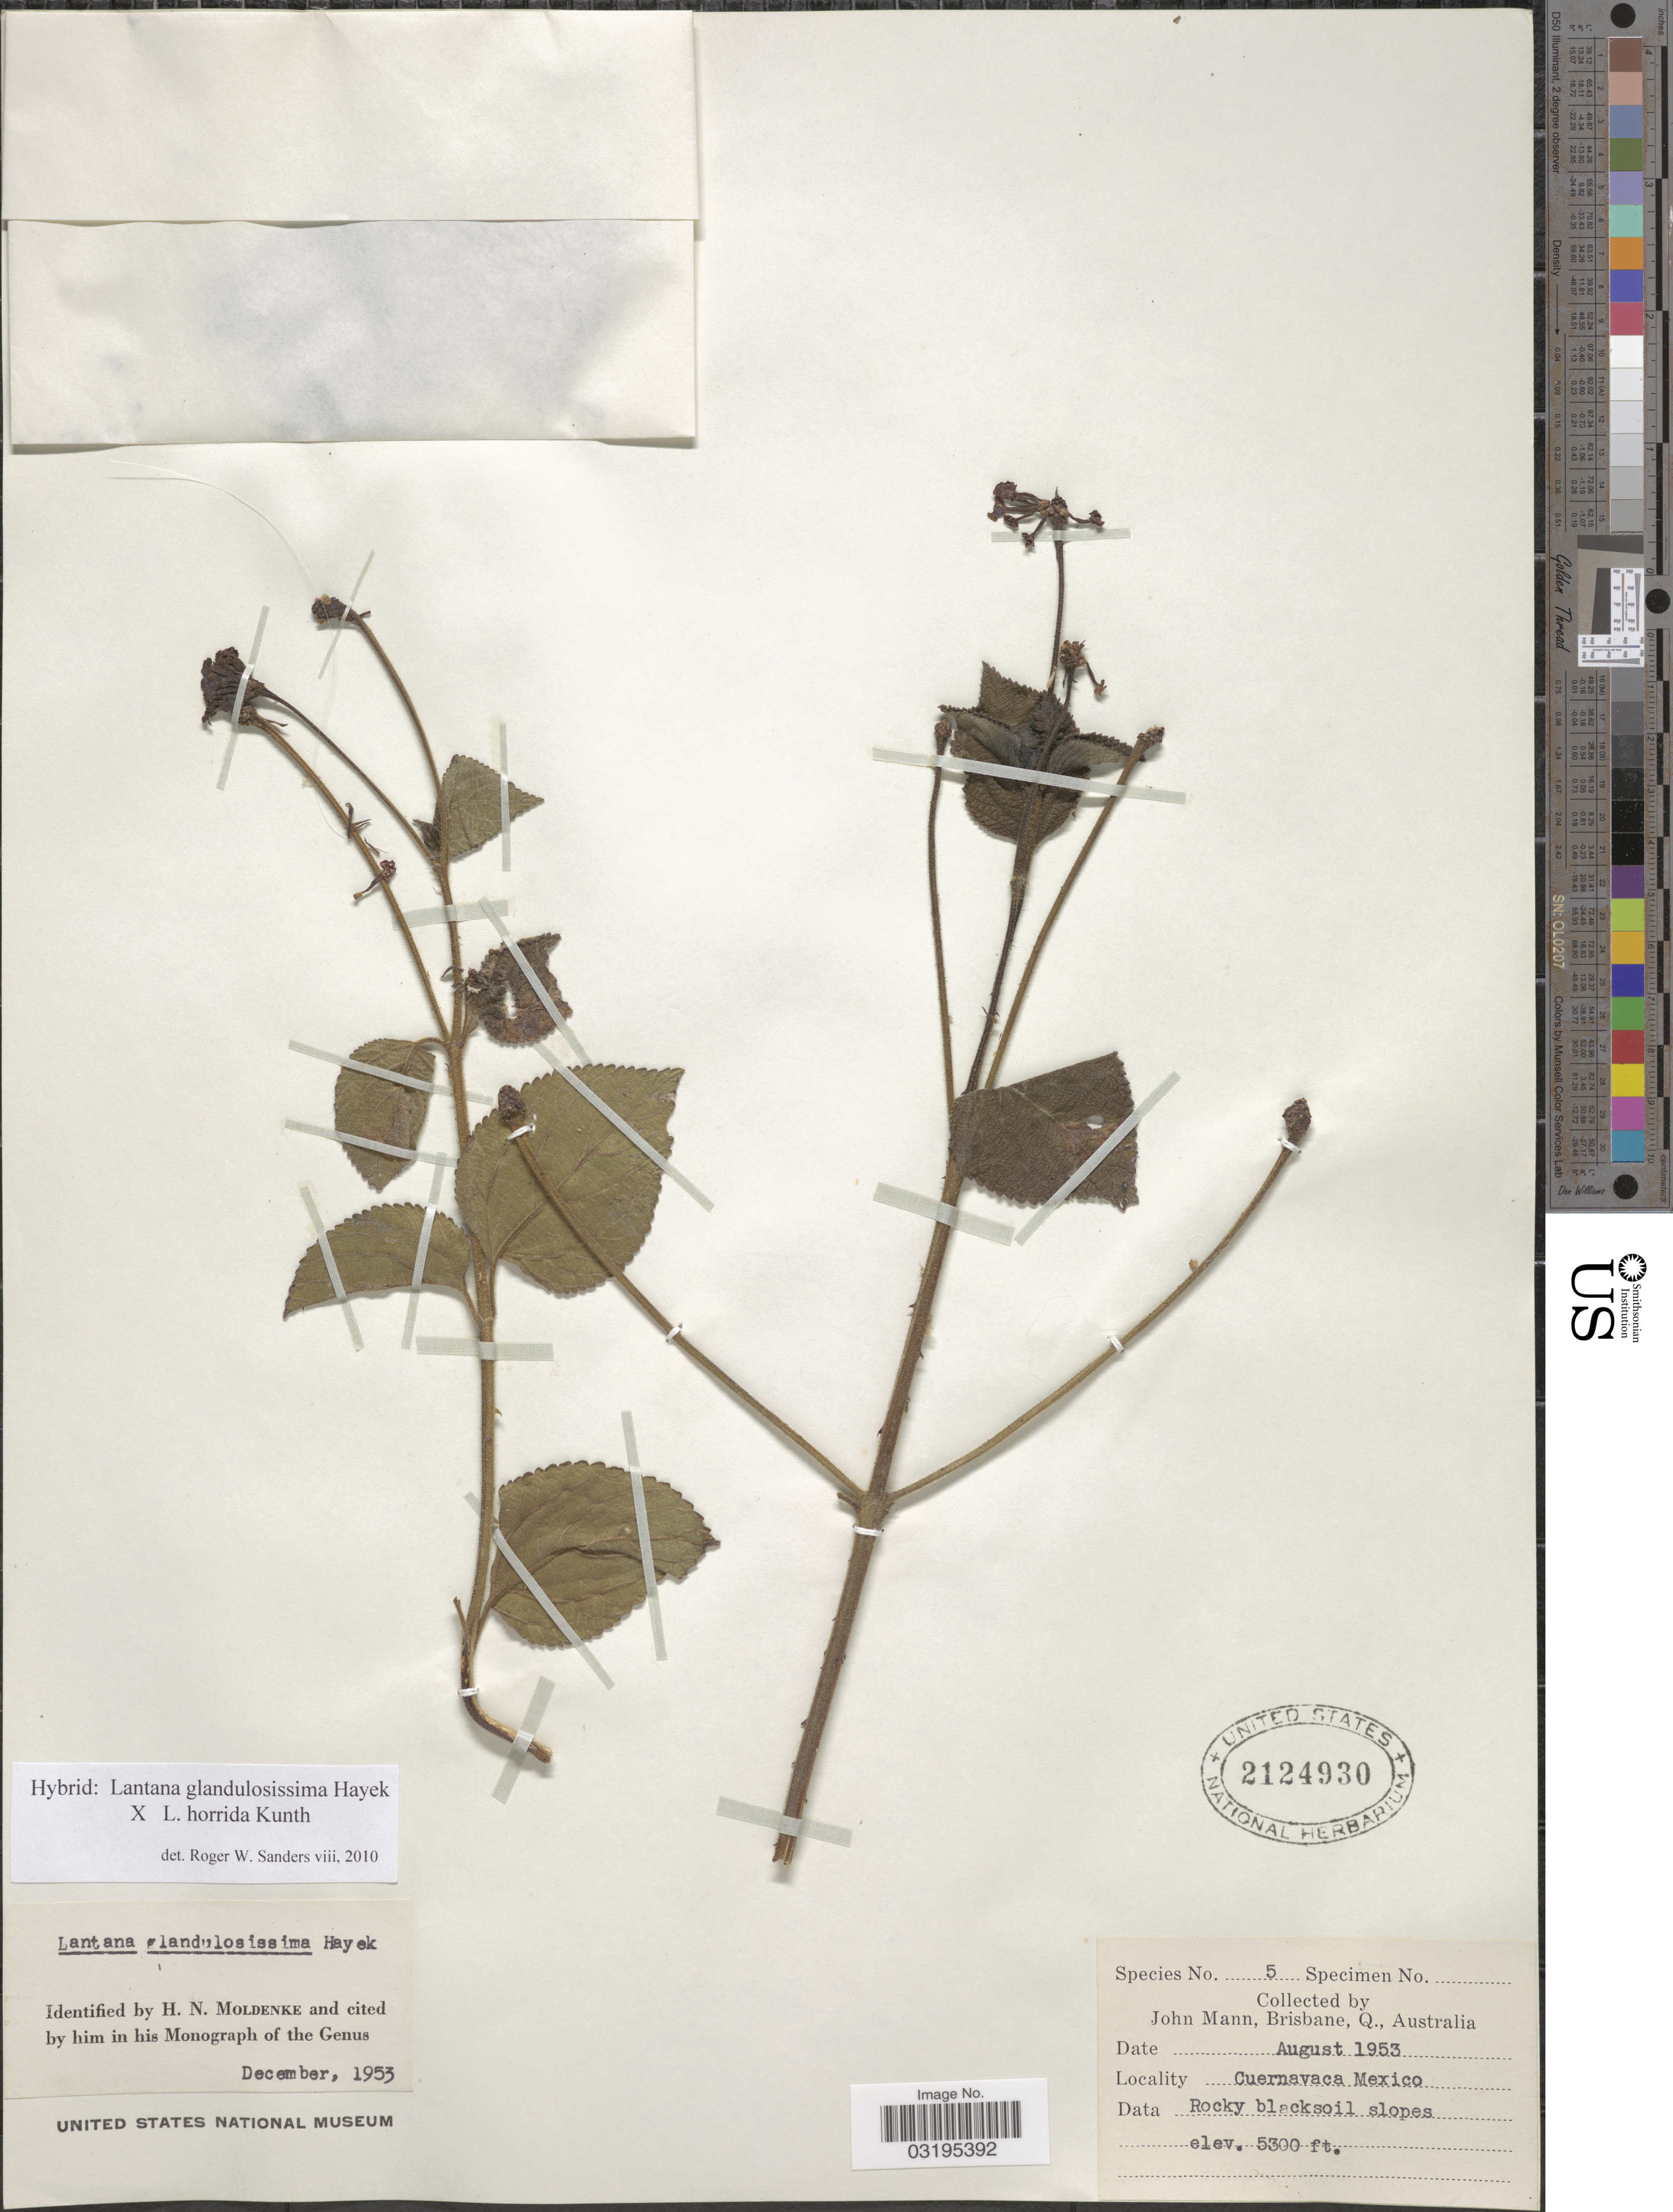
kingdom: Plantae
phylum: Tracheophyta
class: Magnoliopsida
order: Lamiales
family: Verbenaceae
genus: Lantana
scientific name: Lantana glandulosissima x L. horrida Kunth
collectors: J. Mann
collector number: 5?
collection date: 1953-08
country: Mexico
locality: Cuernavaca.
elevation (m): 1615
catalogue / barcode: US 2124930